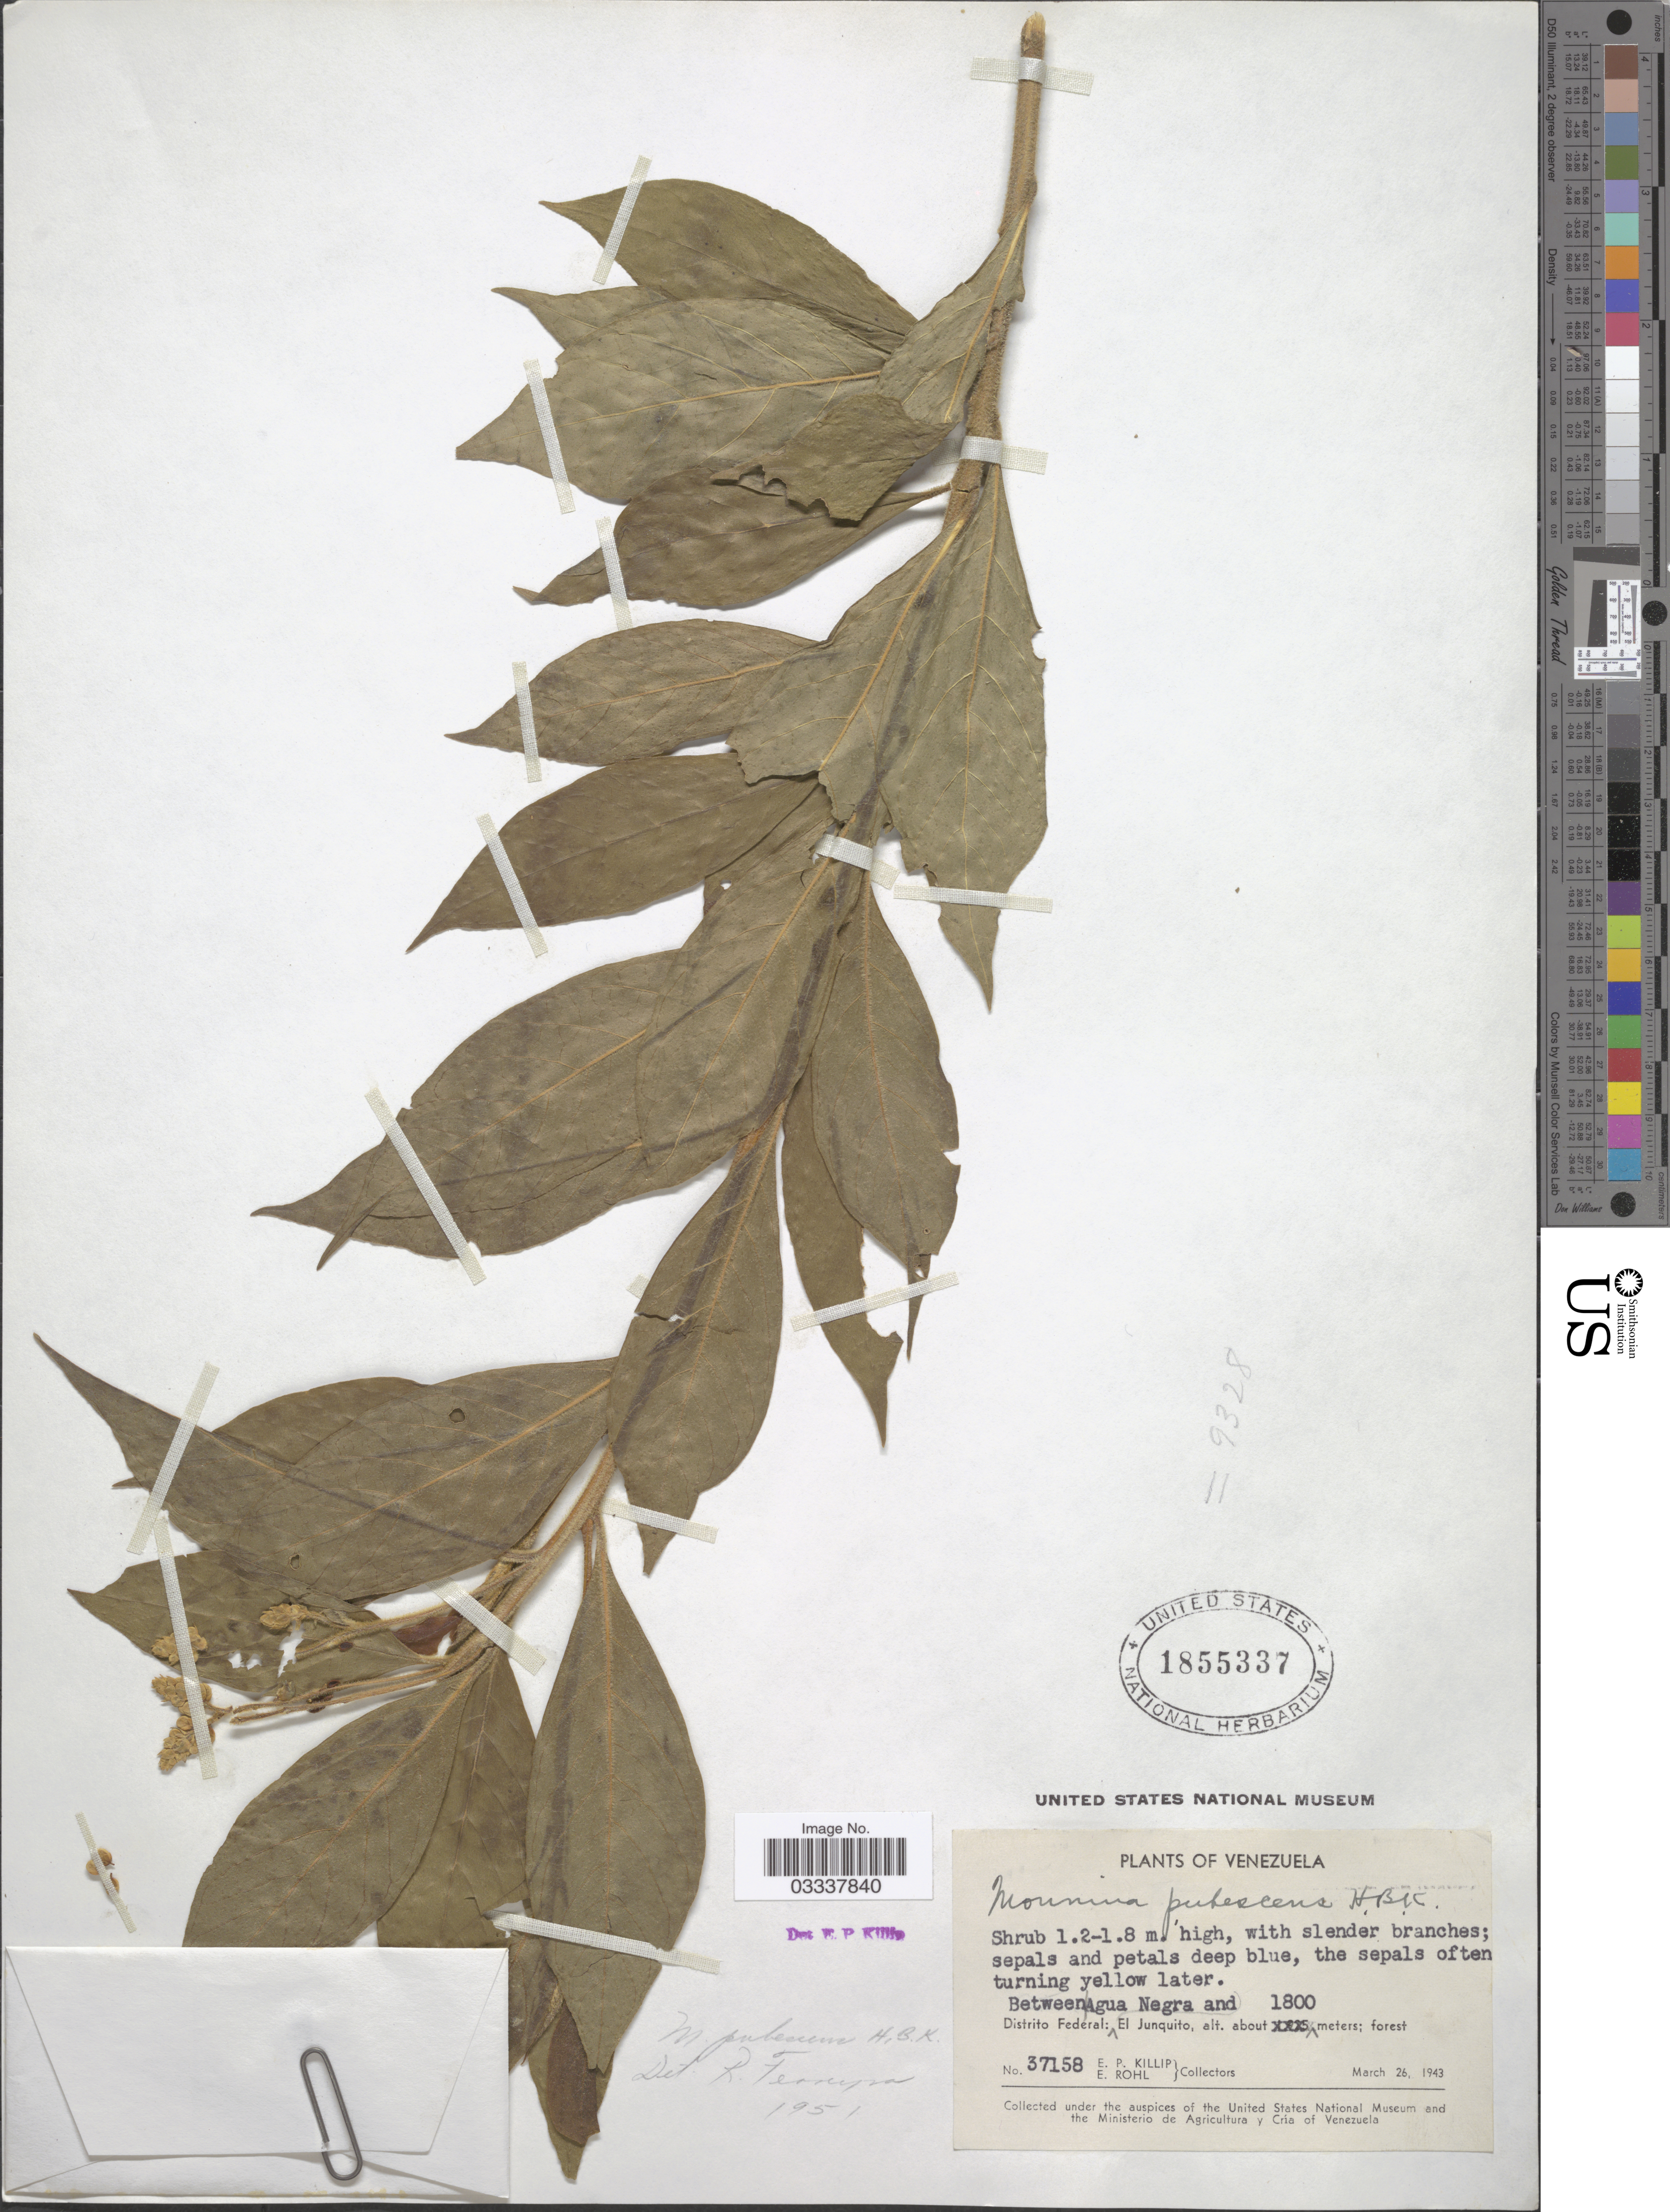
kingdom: Plantae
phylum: Tracheophyta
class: Magnoliopsida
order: Fabales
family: Polygalaceae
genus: Monnina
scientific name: Monnina pubescens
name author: Kunth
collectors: E. P. Killip & E. Röhl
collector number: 37158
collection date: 1943-03-26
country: Venezuela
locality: Distrito Federal: Between Agua and El Junquito.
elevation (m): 1800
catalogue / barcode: US 1855337